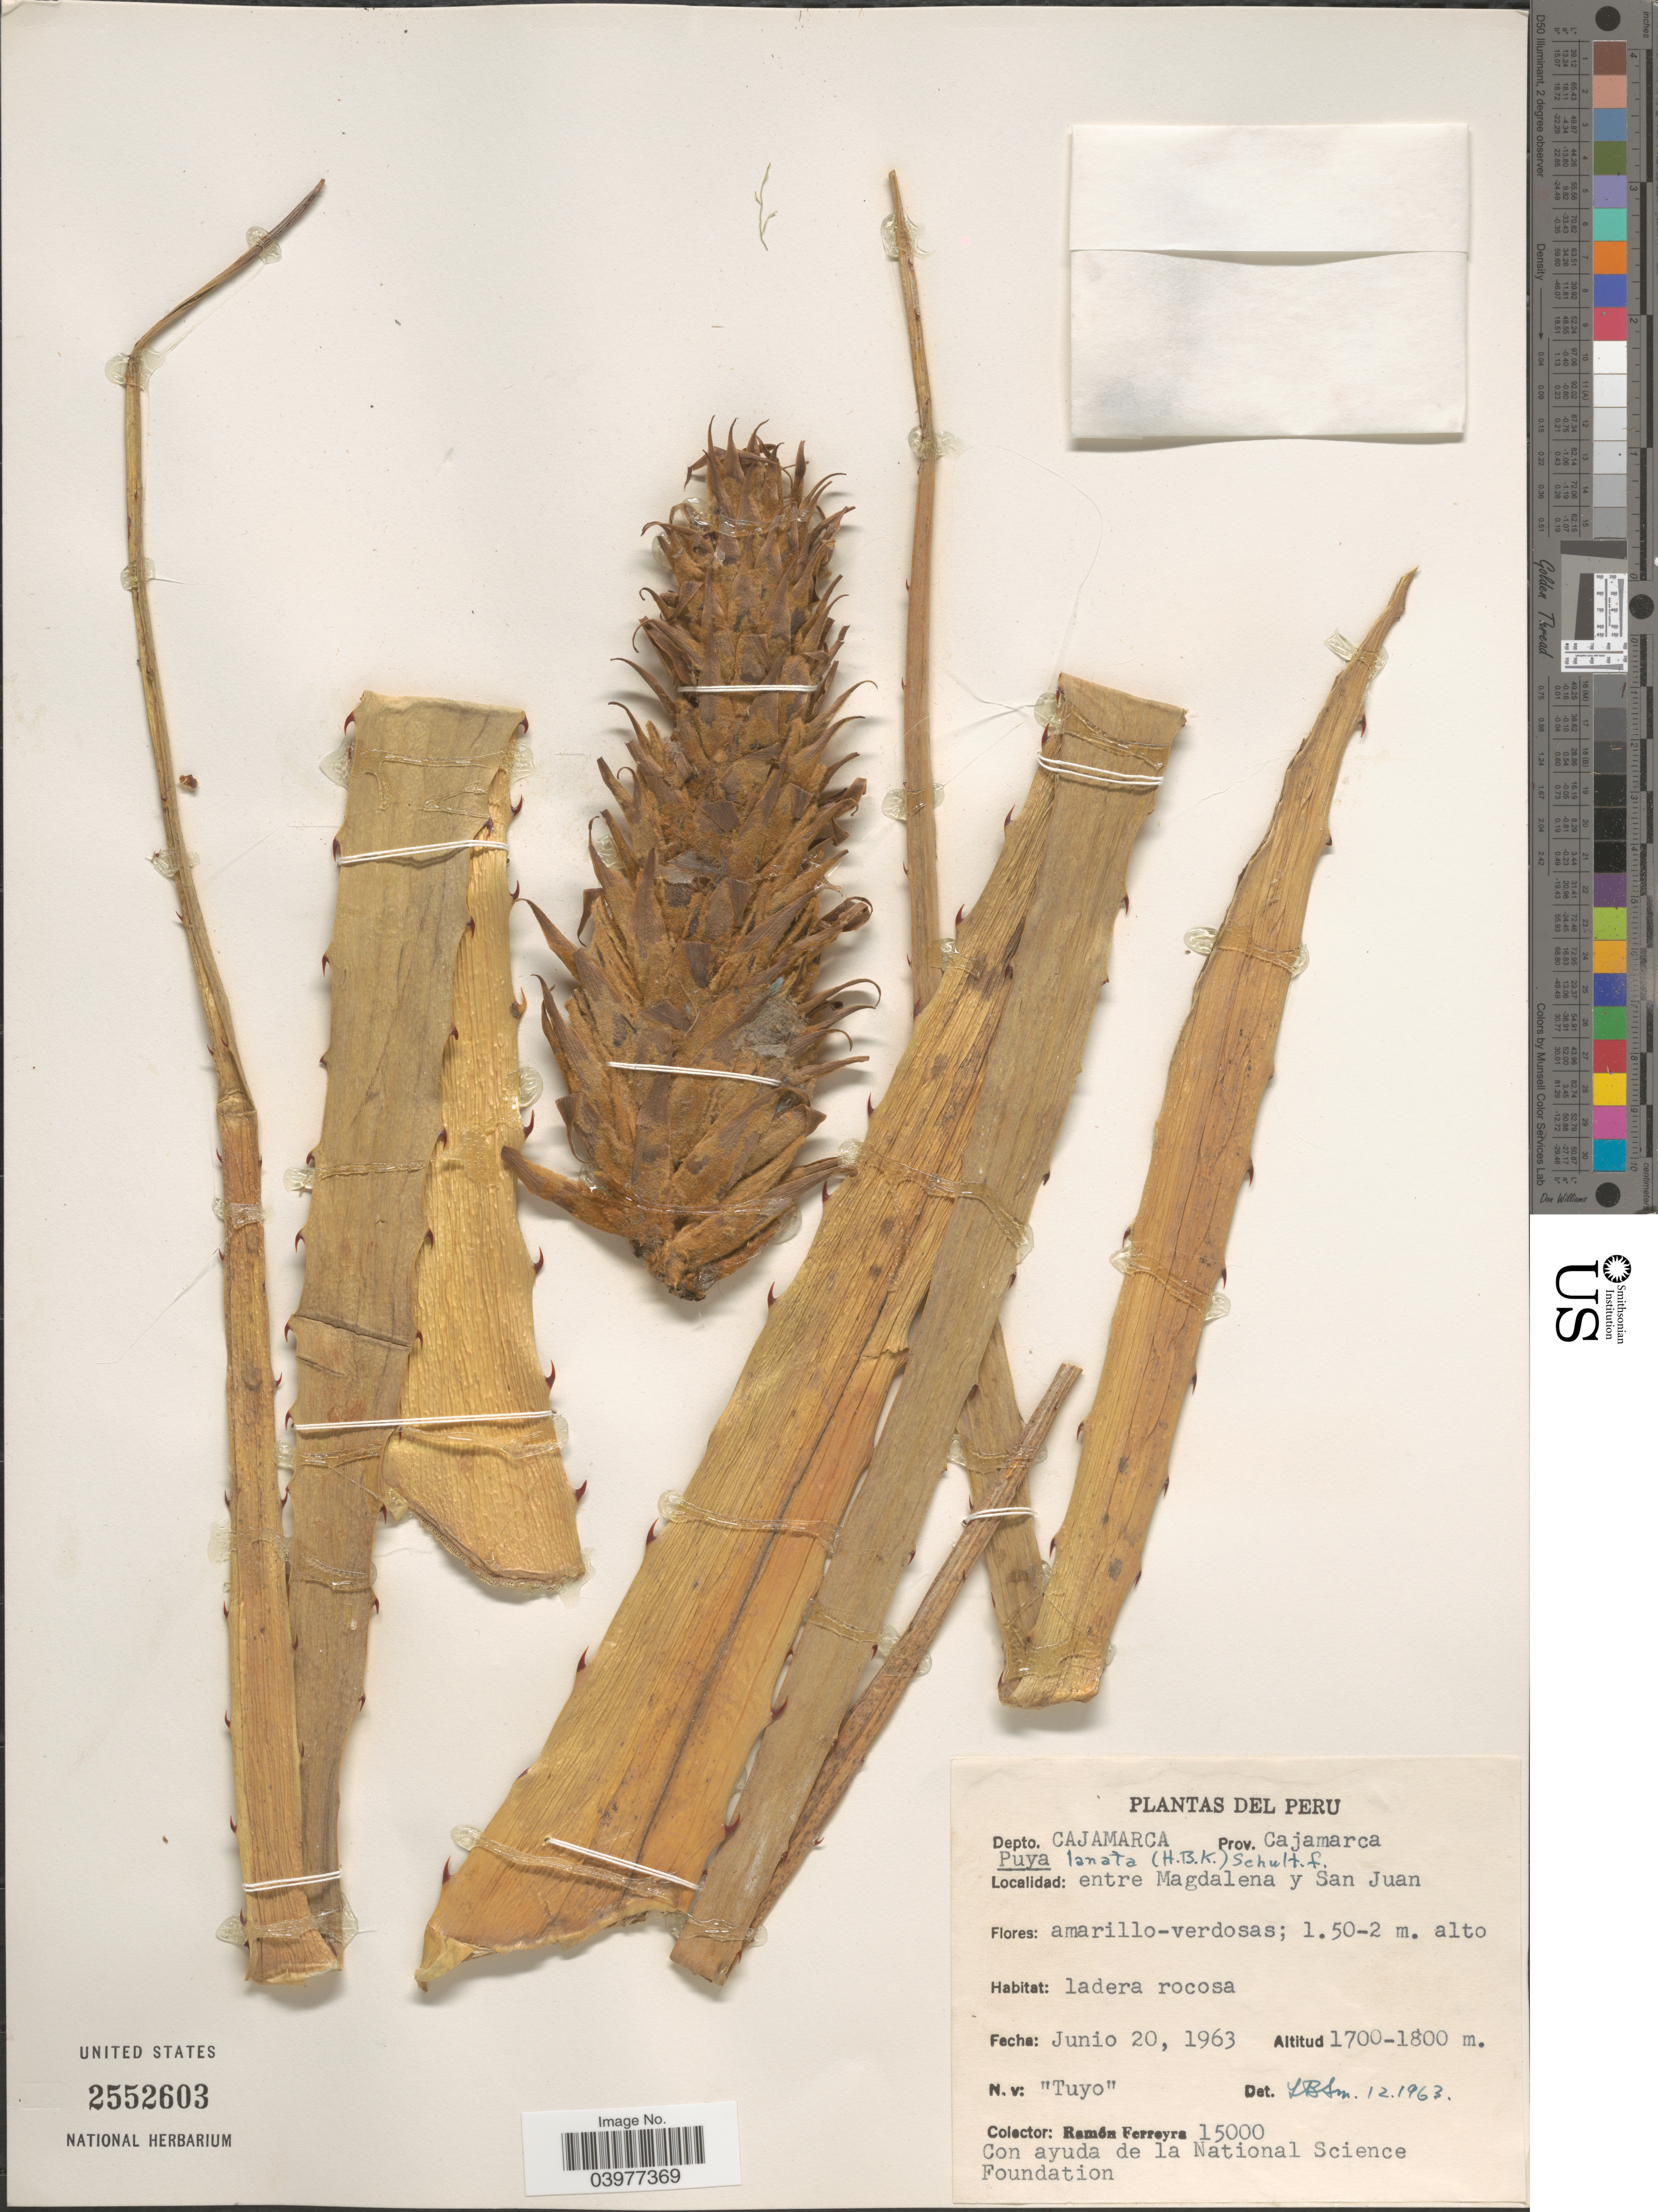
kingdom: Plantae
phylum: Tracheophyta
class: Liliopsida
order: Poales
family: Bromeliaceae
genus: Puya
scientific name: Puya lanata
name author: (Kunth) Schult. f.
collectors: R. A. Ferreyra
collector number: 15000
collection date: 1963-06-20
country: Peru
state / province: Cajamarca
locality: Depto. Cajamarca. Entre Magdalena y San Juan.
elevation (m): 1700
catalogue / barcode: US 2552603